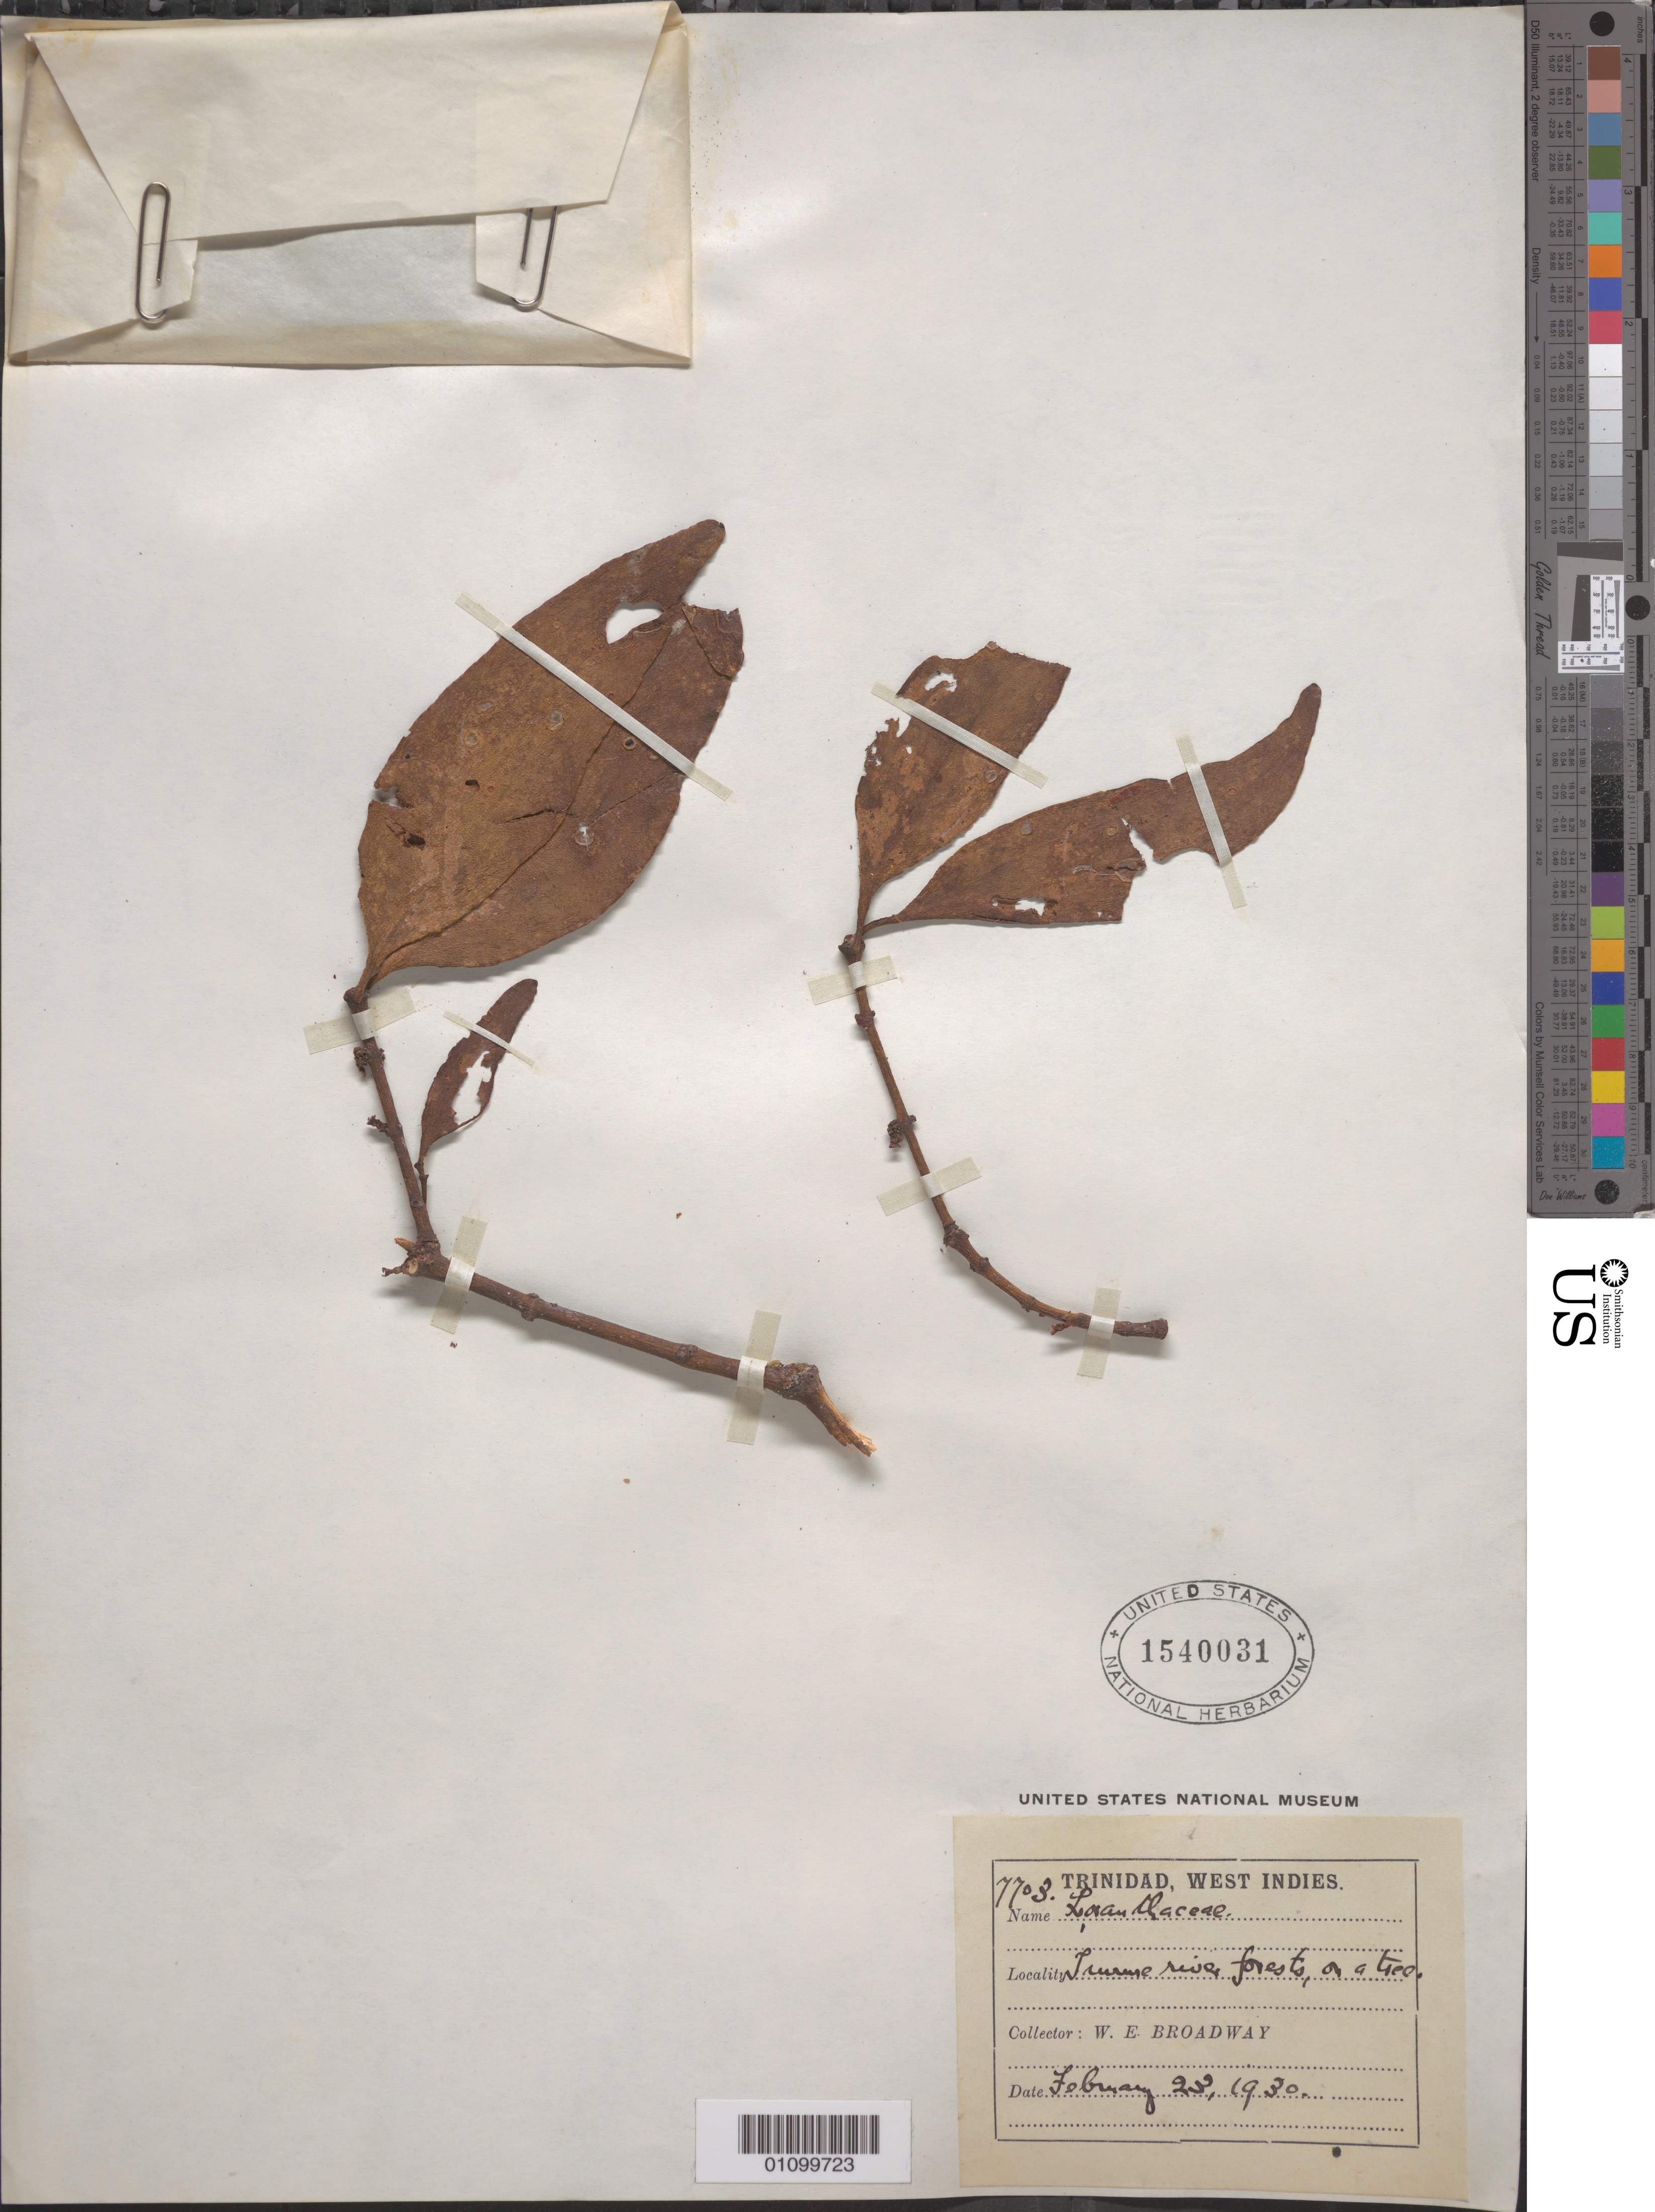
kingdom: Plantae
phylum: Tracheophyta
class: Magnoliopsida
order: Santalales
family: Viscaceae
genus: Phoradendron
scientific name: Phoradendron crassifolium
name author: (Pohl ex DC.) Eichler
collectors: W. E. Broadway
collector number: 7703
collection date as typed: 23 Feb 1930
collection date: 1930-02-23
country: Trinidad and Tobago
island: Trinidad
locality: Trusme? river, forest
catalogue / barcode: US 1540031